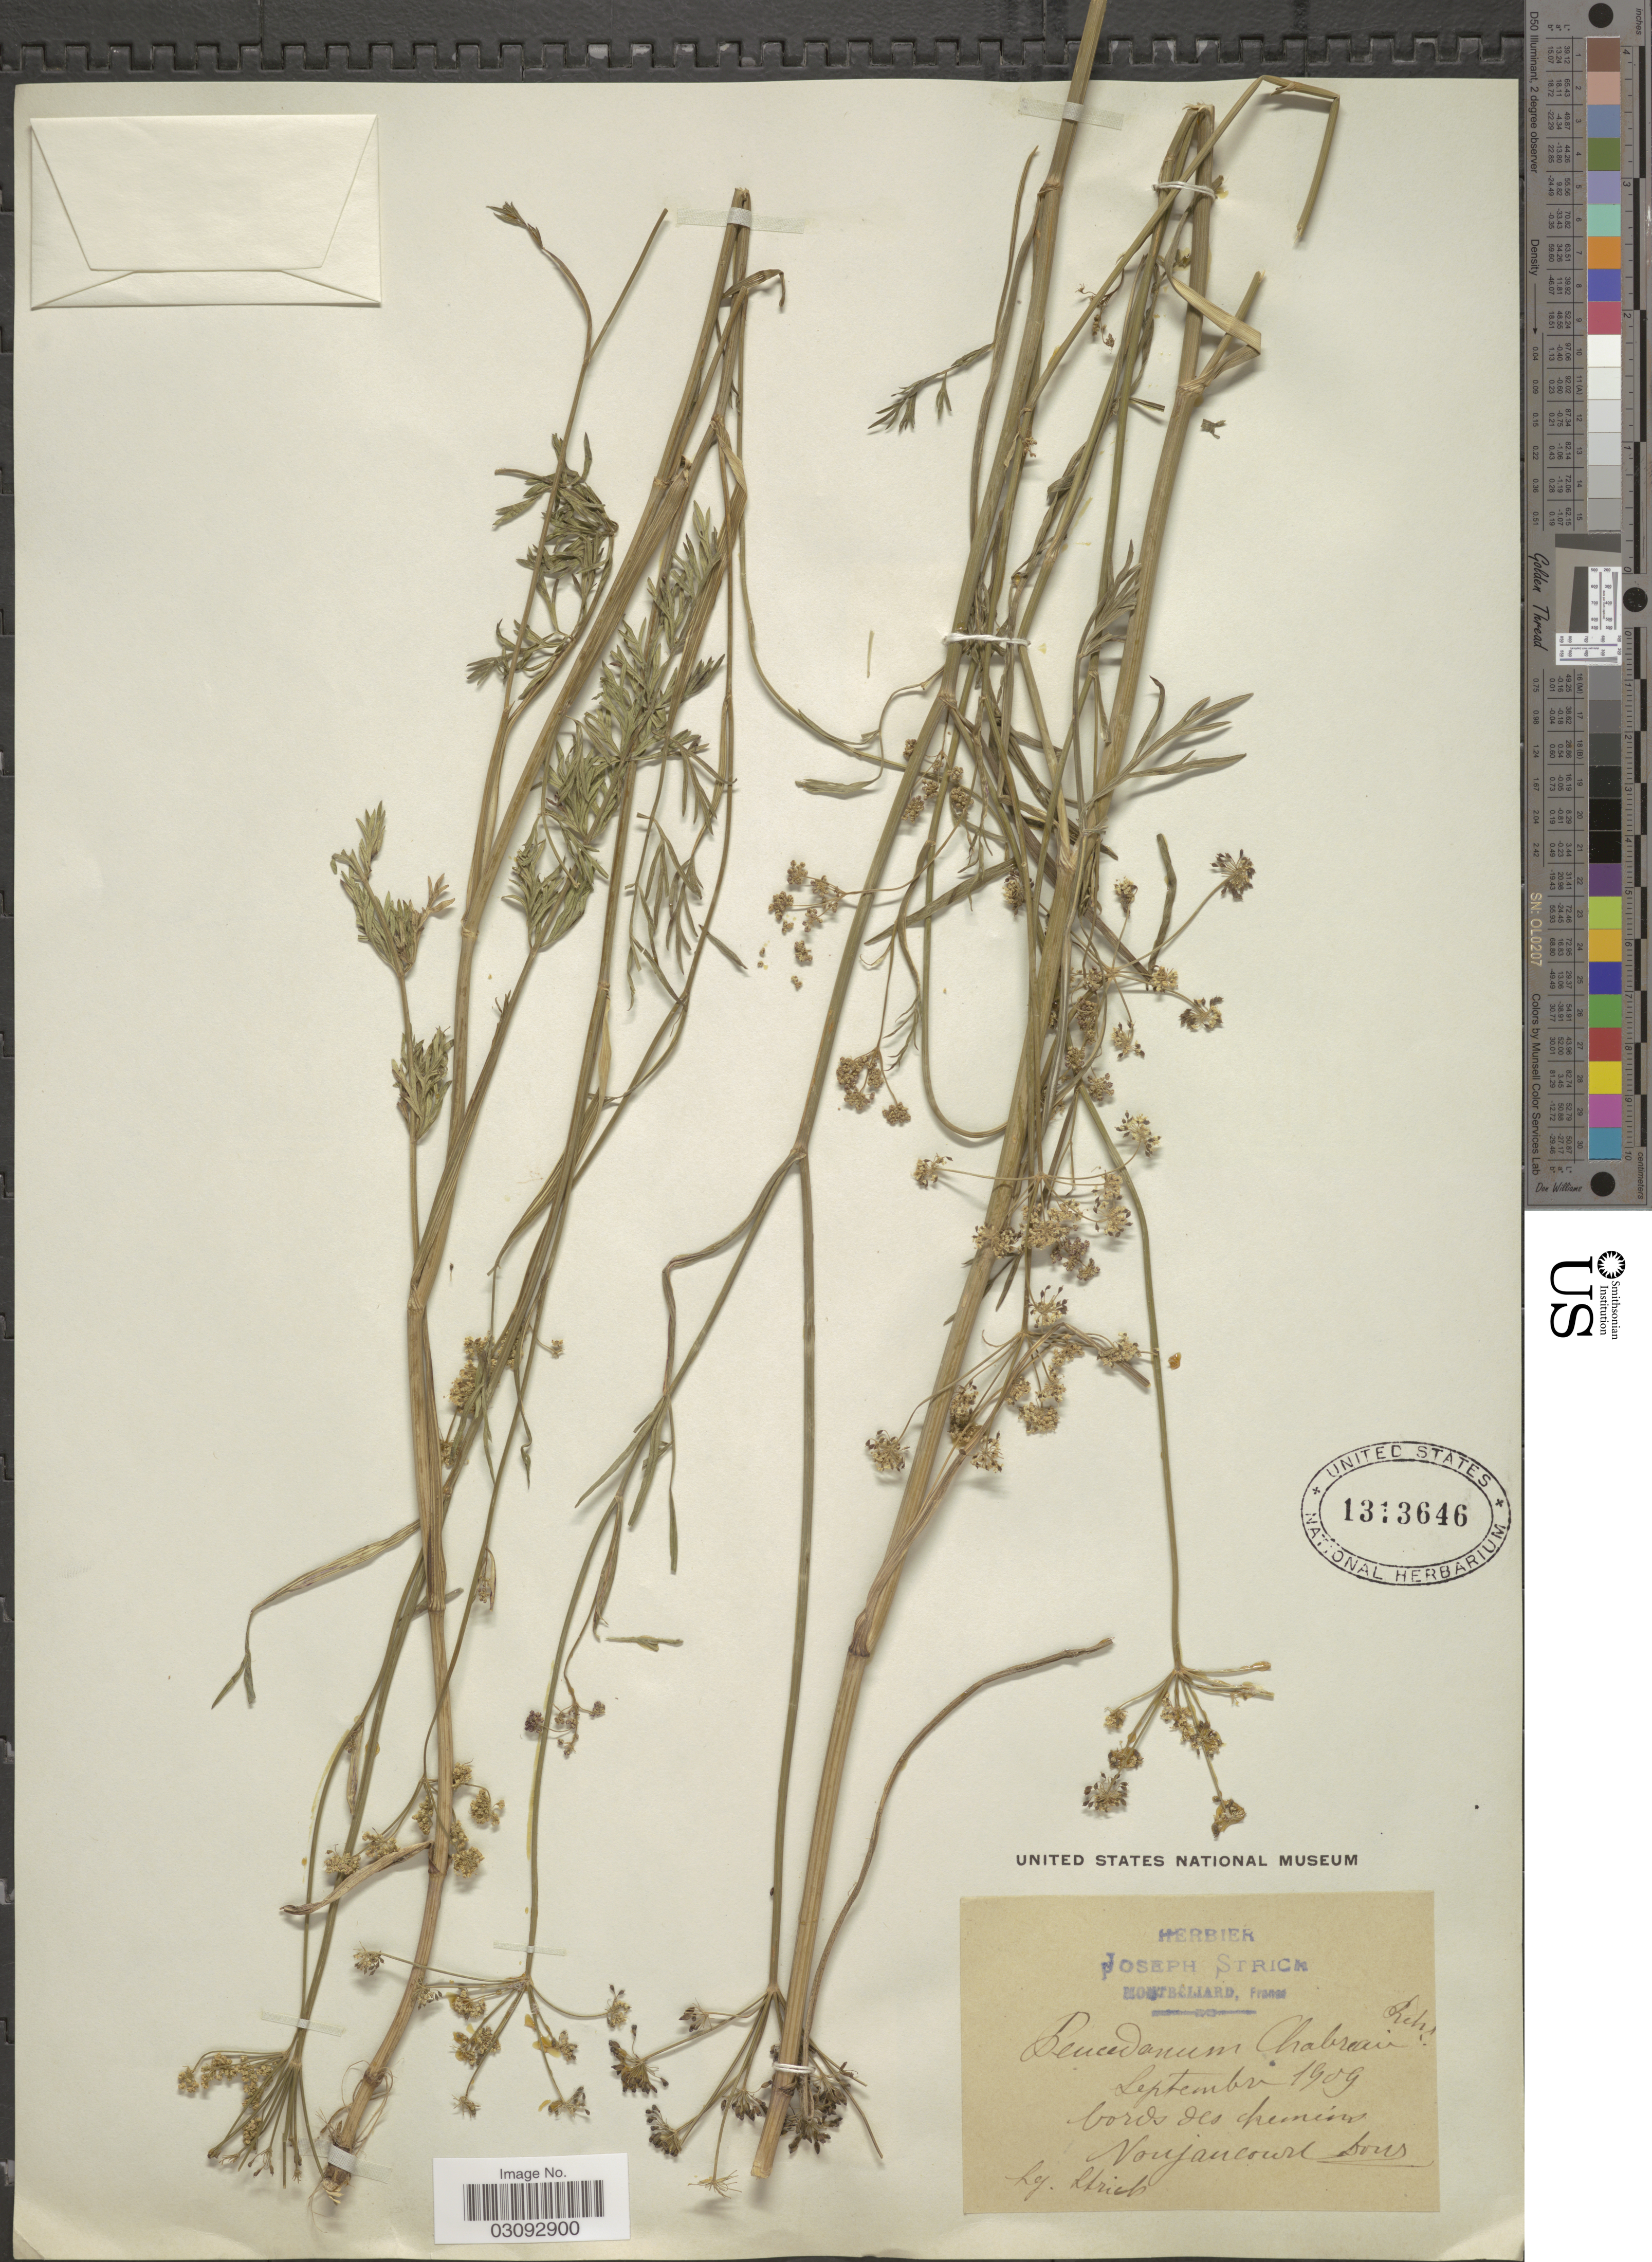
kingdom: Plantae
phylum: Tracheophyta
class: Magnoliopsida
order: Apiales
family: Apiaceae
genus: Peucedanum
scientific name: Peucedanum chabraei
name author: (Jacq.) Rchb.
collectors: J. Strick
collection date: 1909-09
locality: Bords des humids [interpreted] Noujaucousk [interpreted].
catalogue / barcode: US 1313646